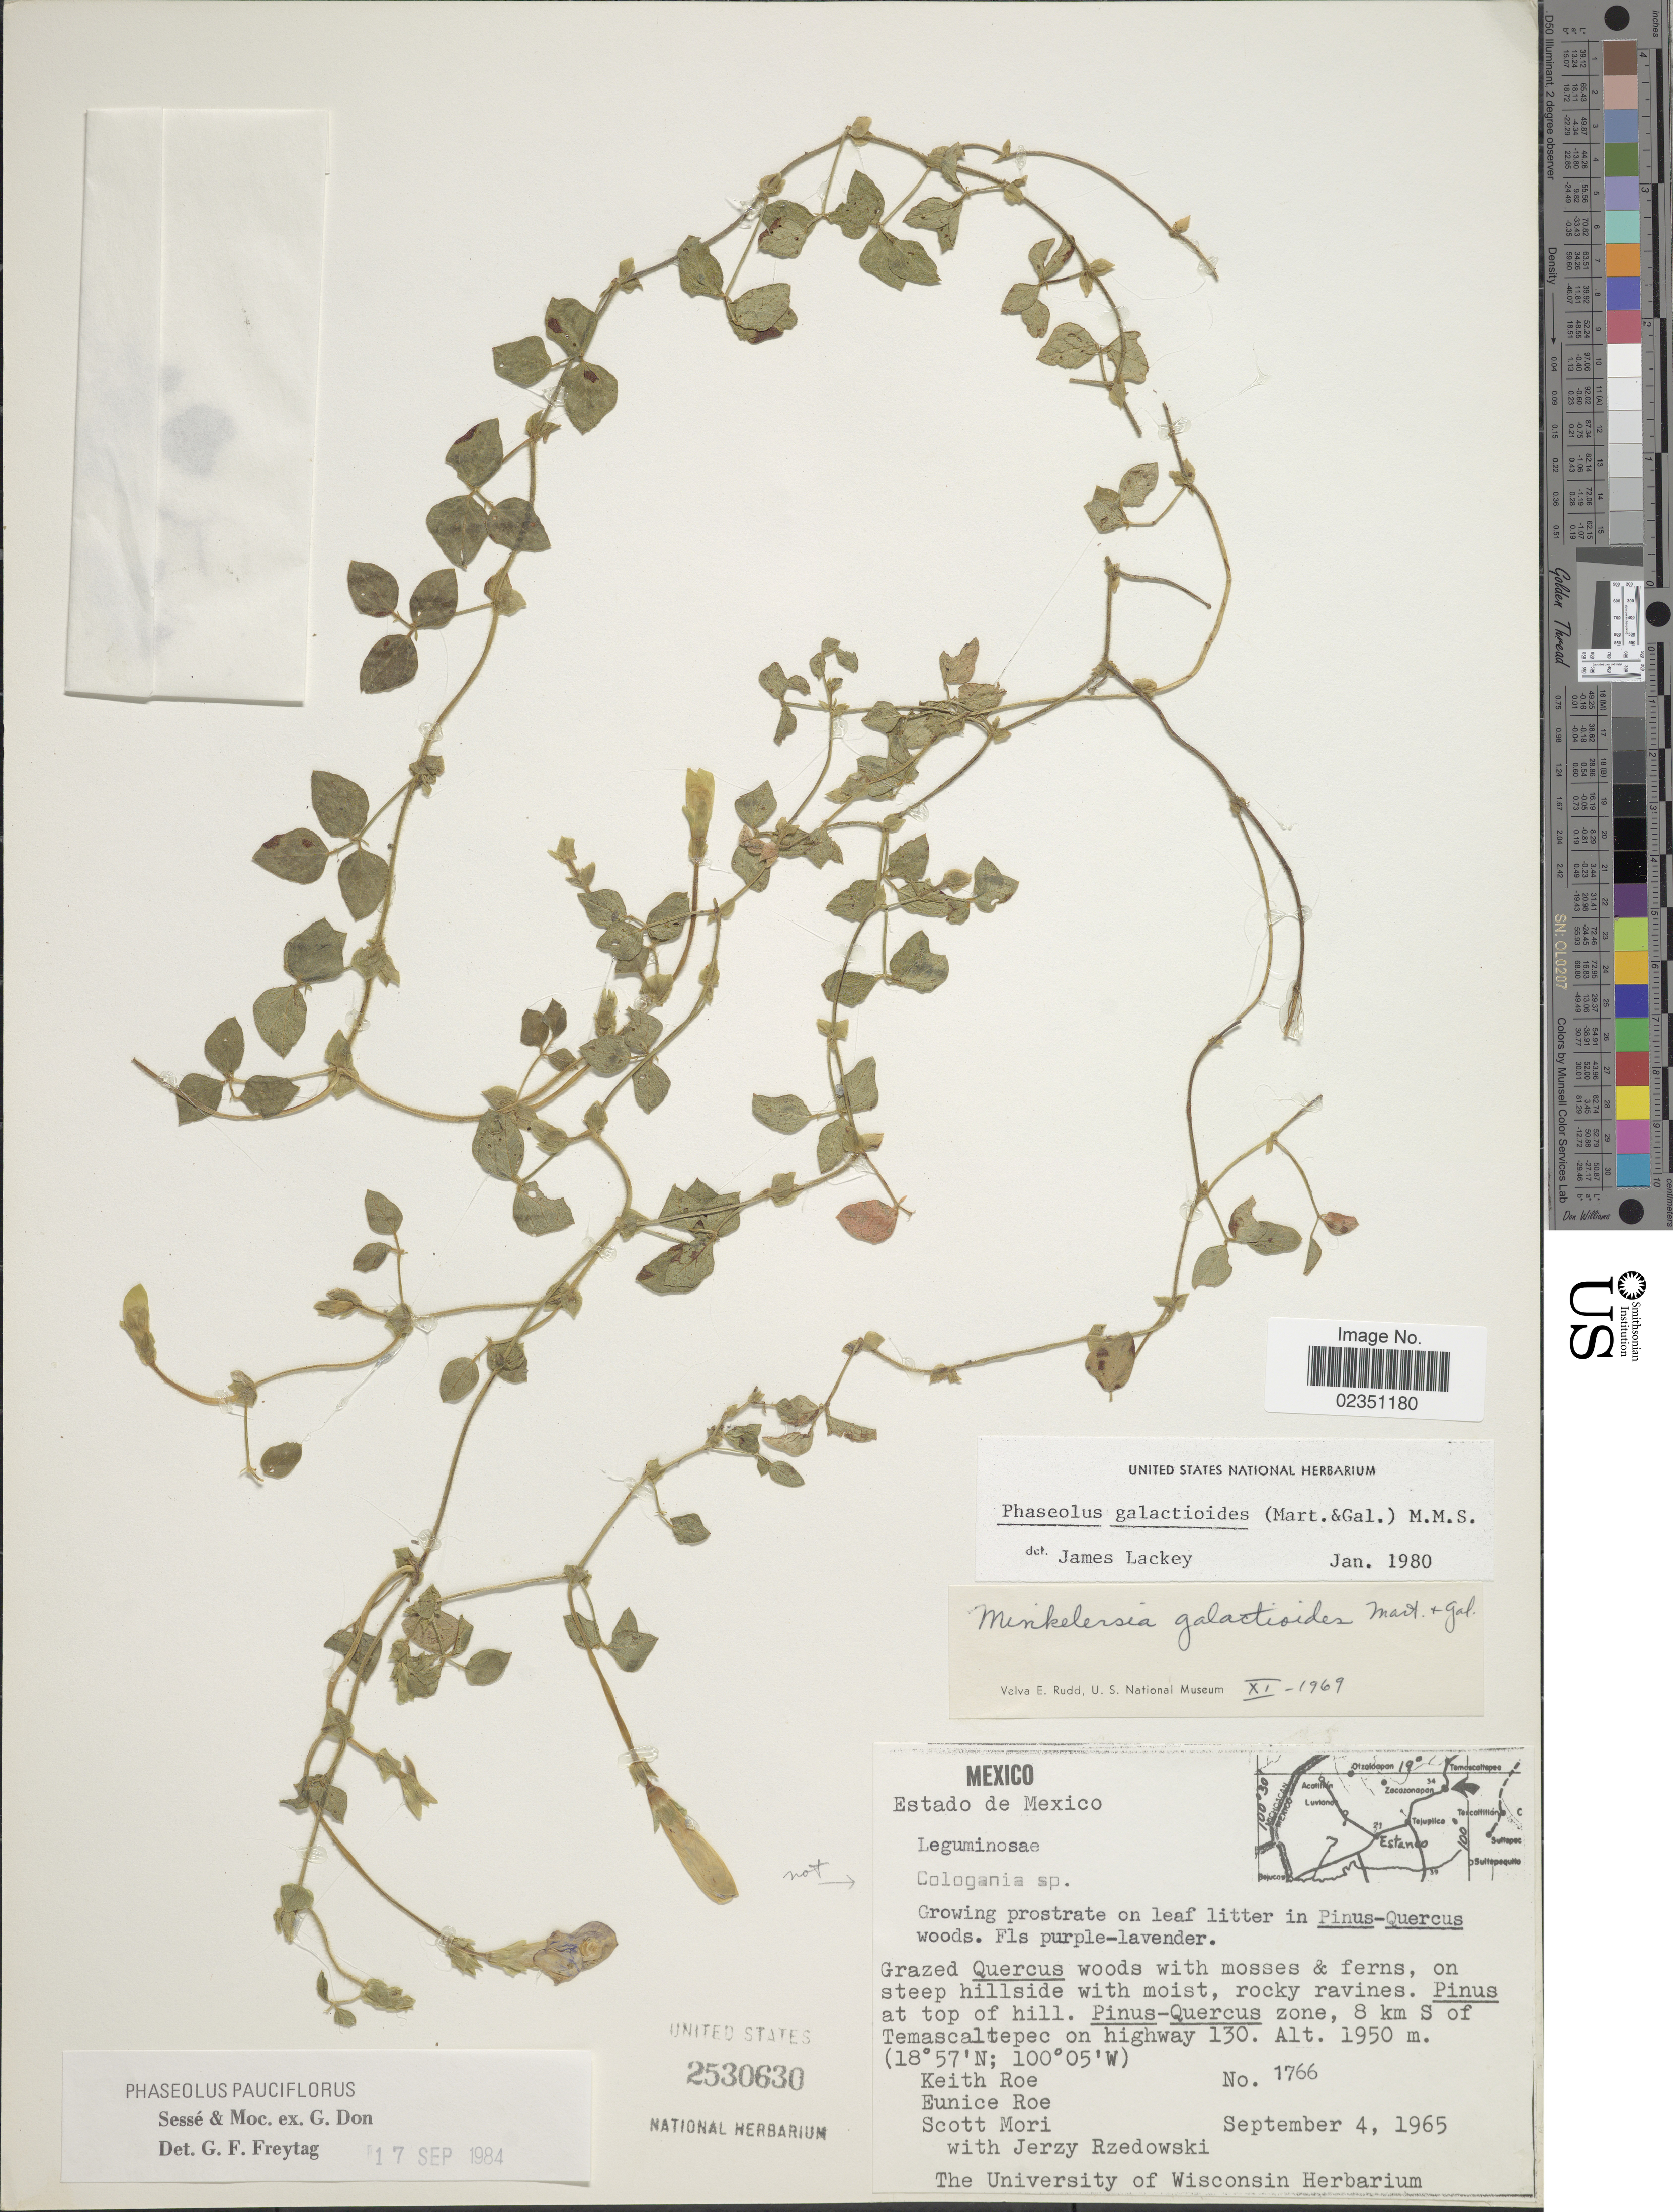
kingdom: Plantae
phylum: Tracheophyta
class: Magnoliopsida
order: Fabales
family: Fabaceae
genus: Phaseolus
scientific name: Phaseolus pauciflorus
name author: Sessé & Moc. ex G. Don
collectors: K. E. Roe, E. Roe, S. Mori & J. Rzedowski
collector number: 1766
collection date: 1965-09-04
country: Mexico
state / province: México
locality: Estado de Mexico. 8 km S of Temascaltepec on highway 130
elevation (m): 1950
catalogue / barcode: US 2530630